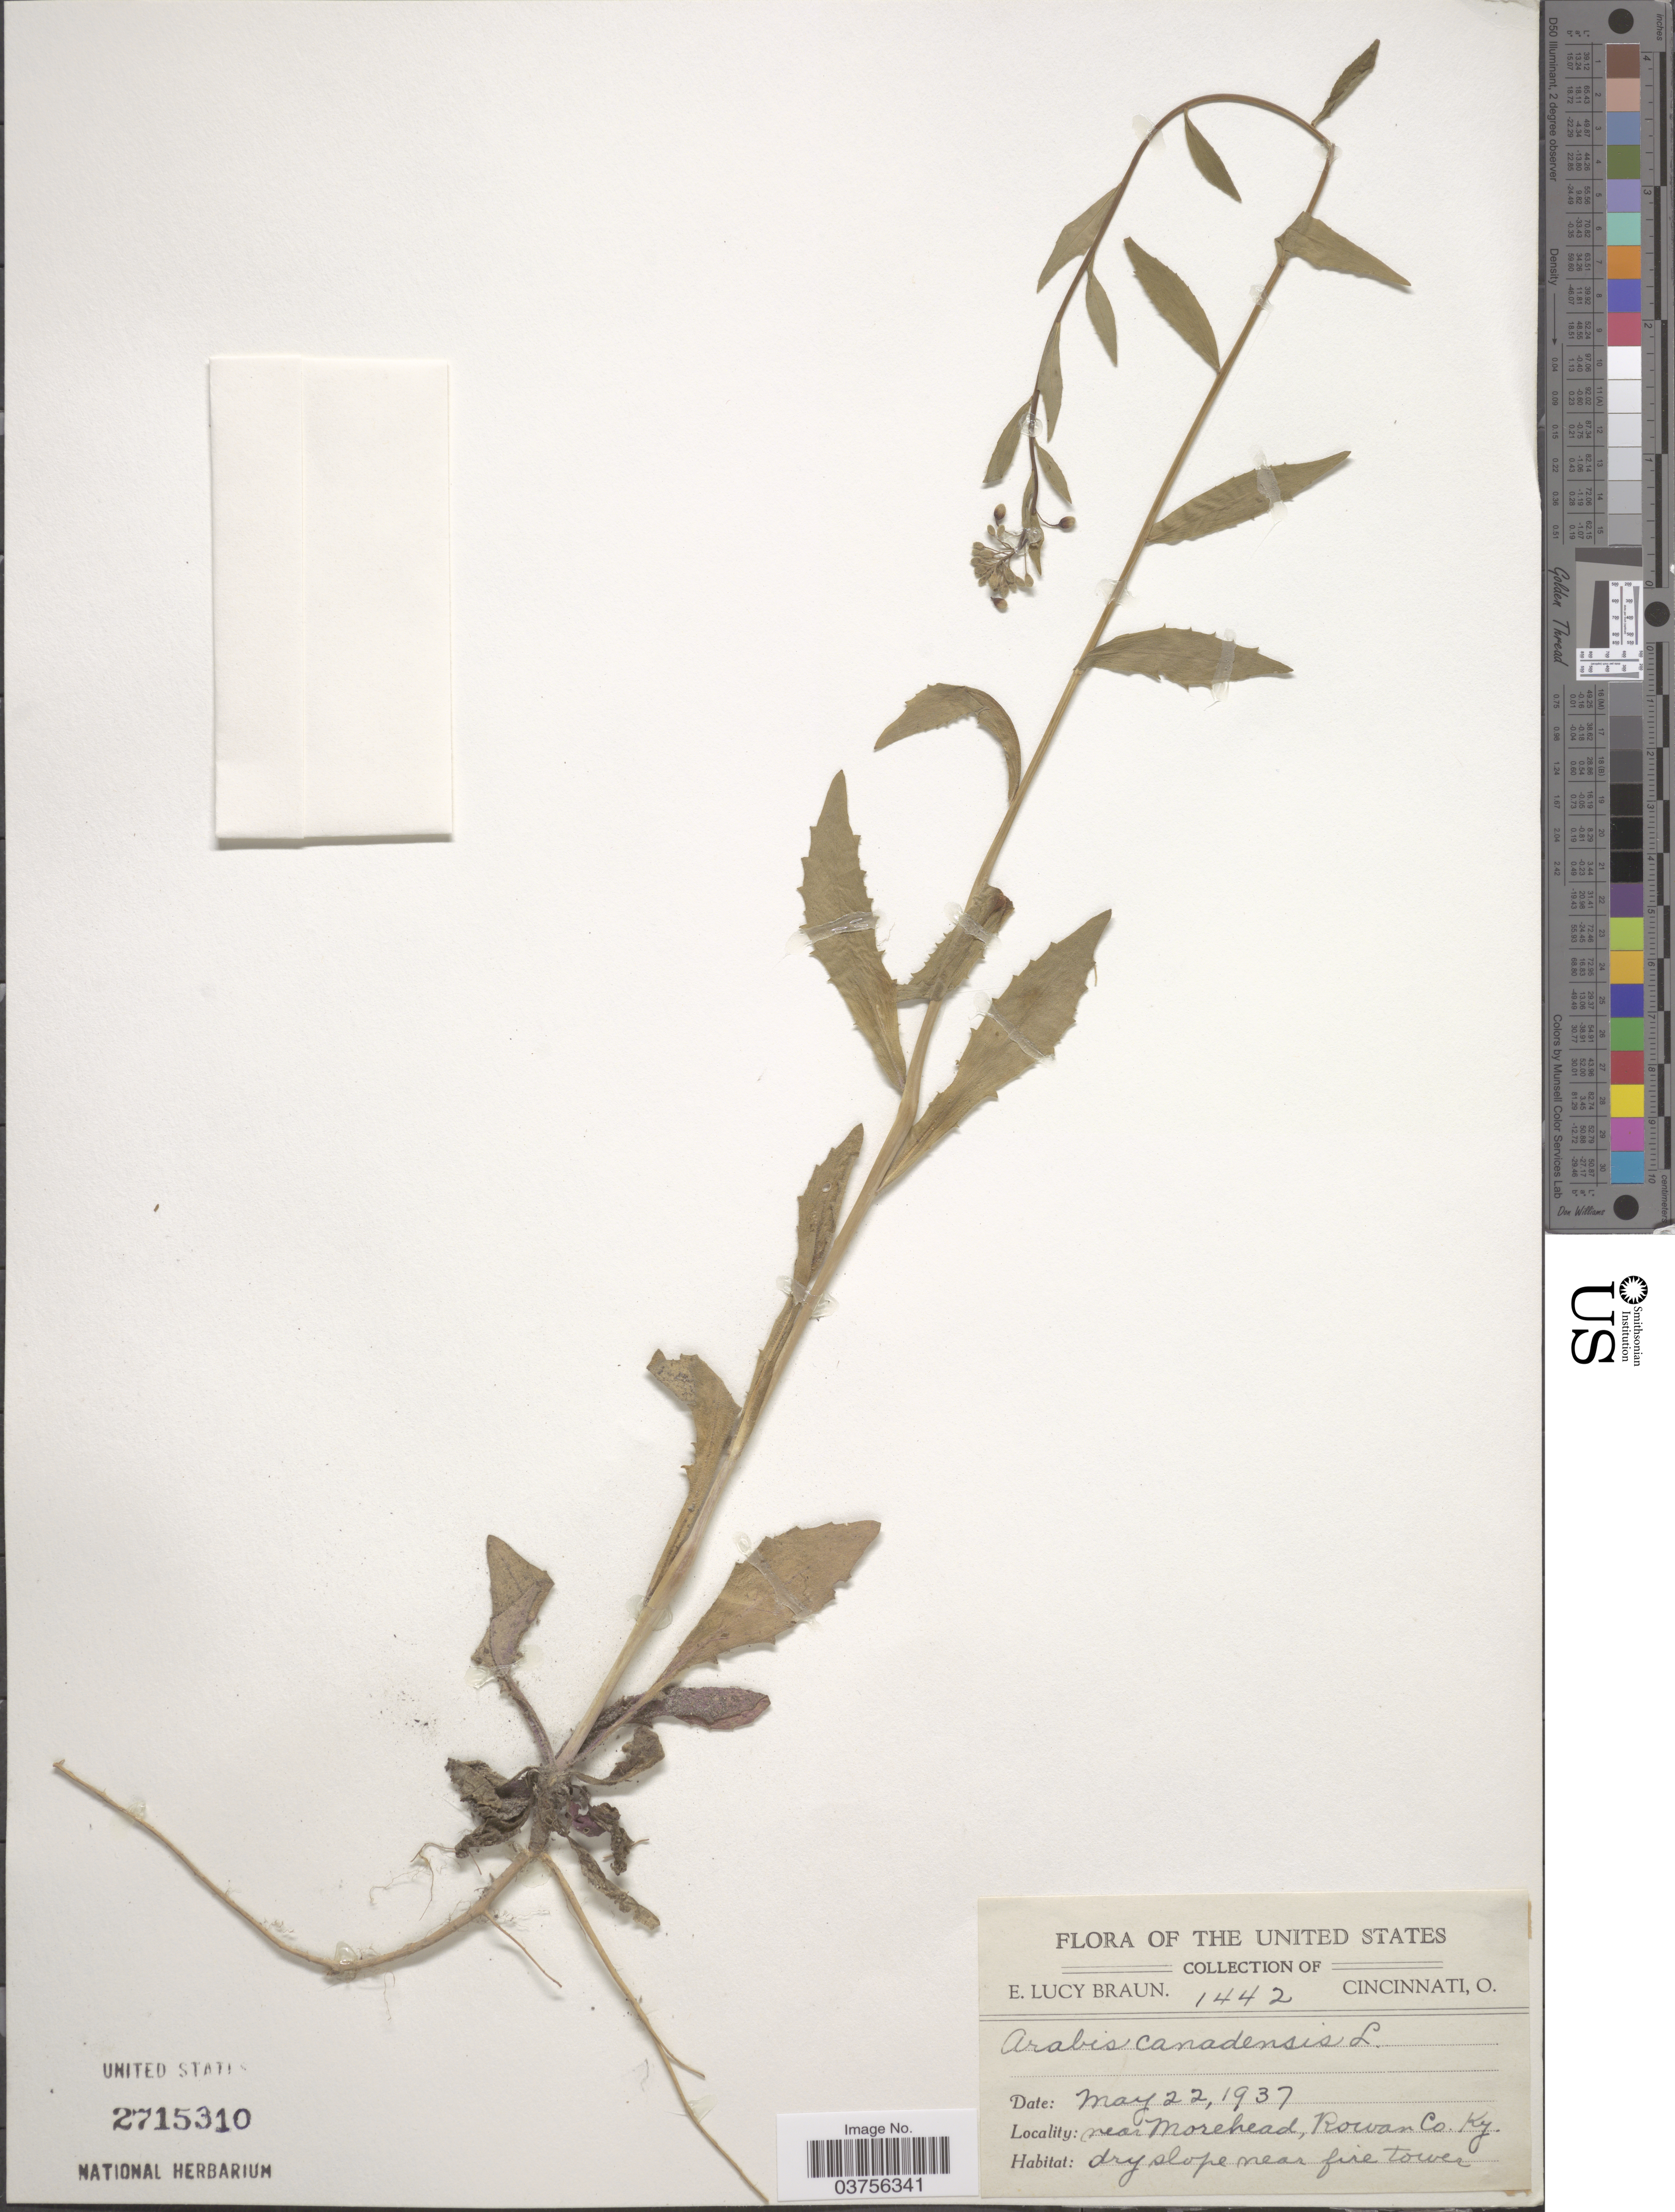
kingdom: Plantae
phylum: Tracheophyta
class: Magnoliopsida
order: Brassicales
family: Brassicaceae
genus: Arabis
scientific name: Arabis canadensis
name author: L.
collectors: E. L. Braun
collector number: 1442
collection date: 1937-05-22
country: United States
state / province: Kentucky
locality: Near Morehead, Rowan Co. Dry slope near fire tower.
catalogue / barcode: US 2715310